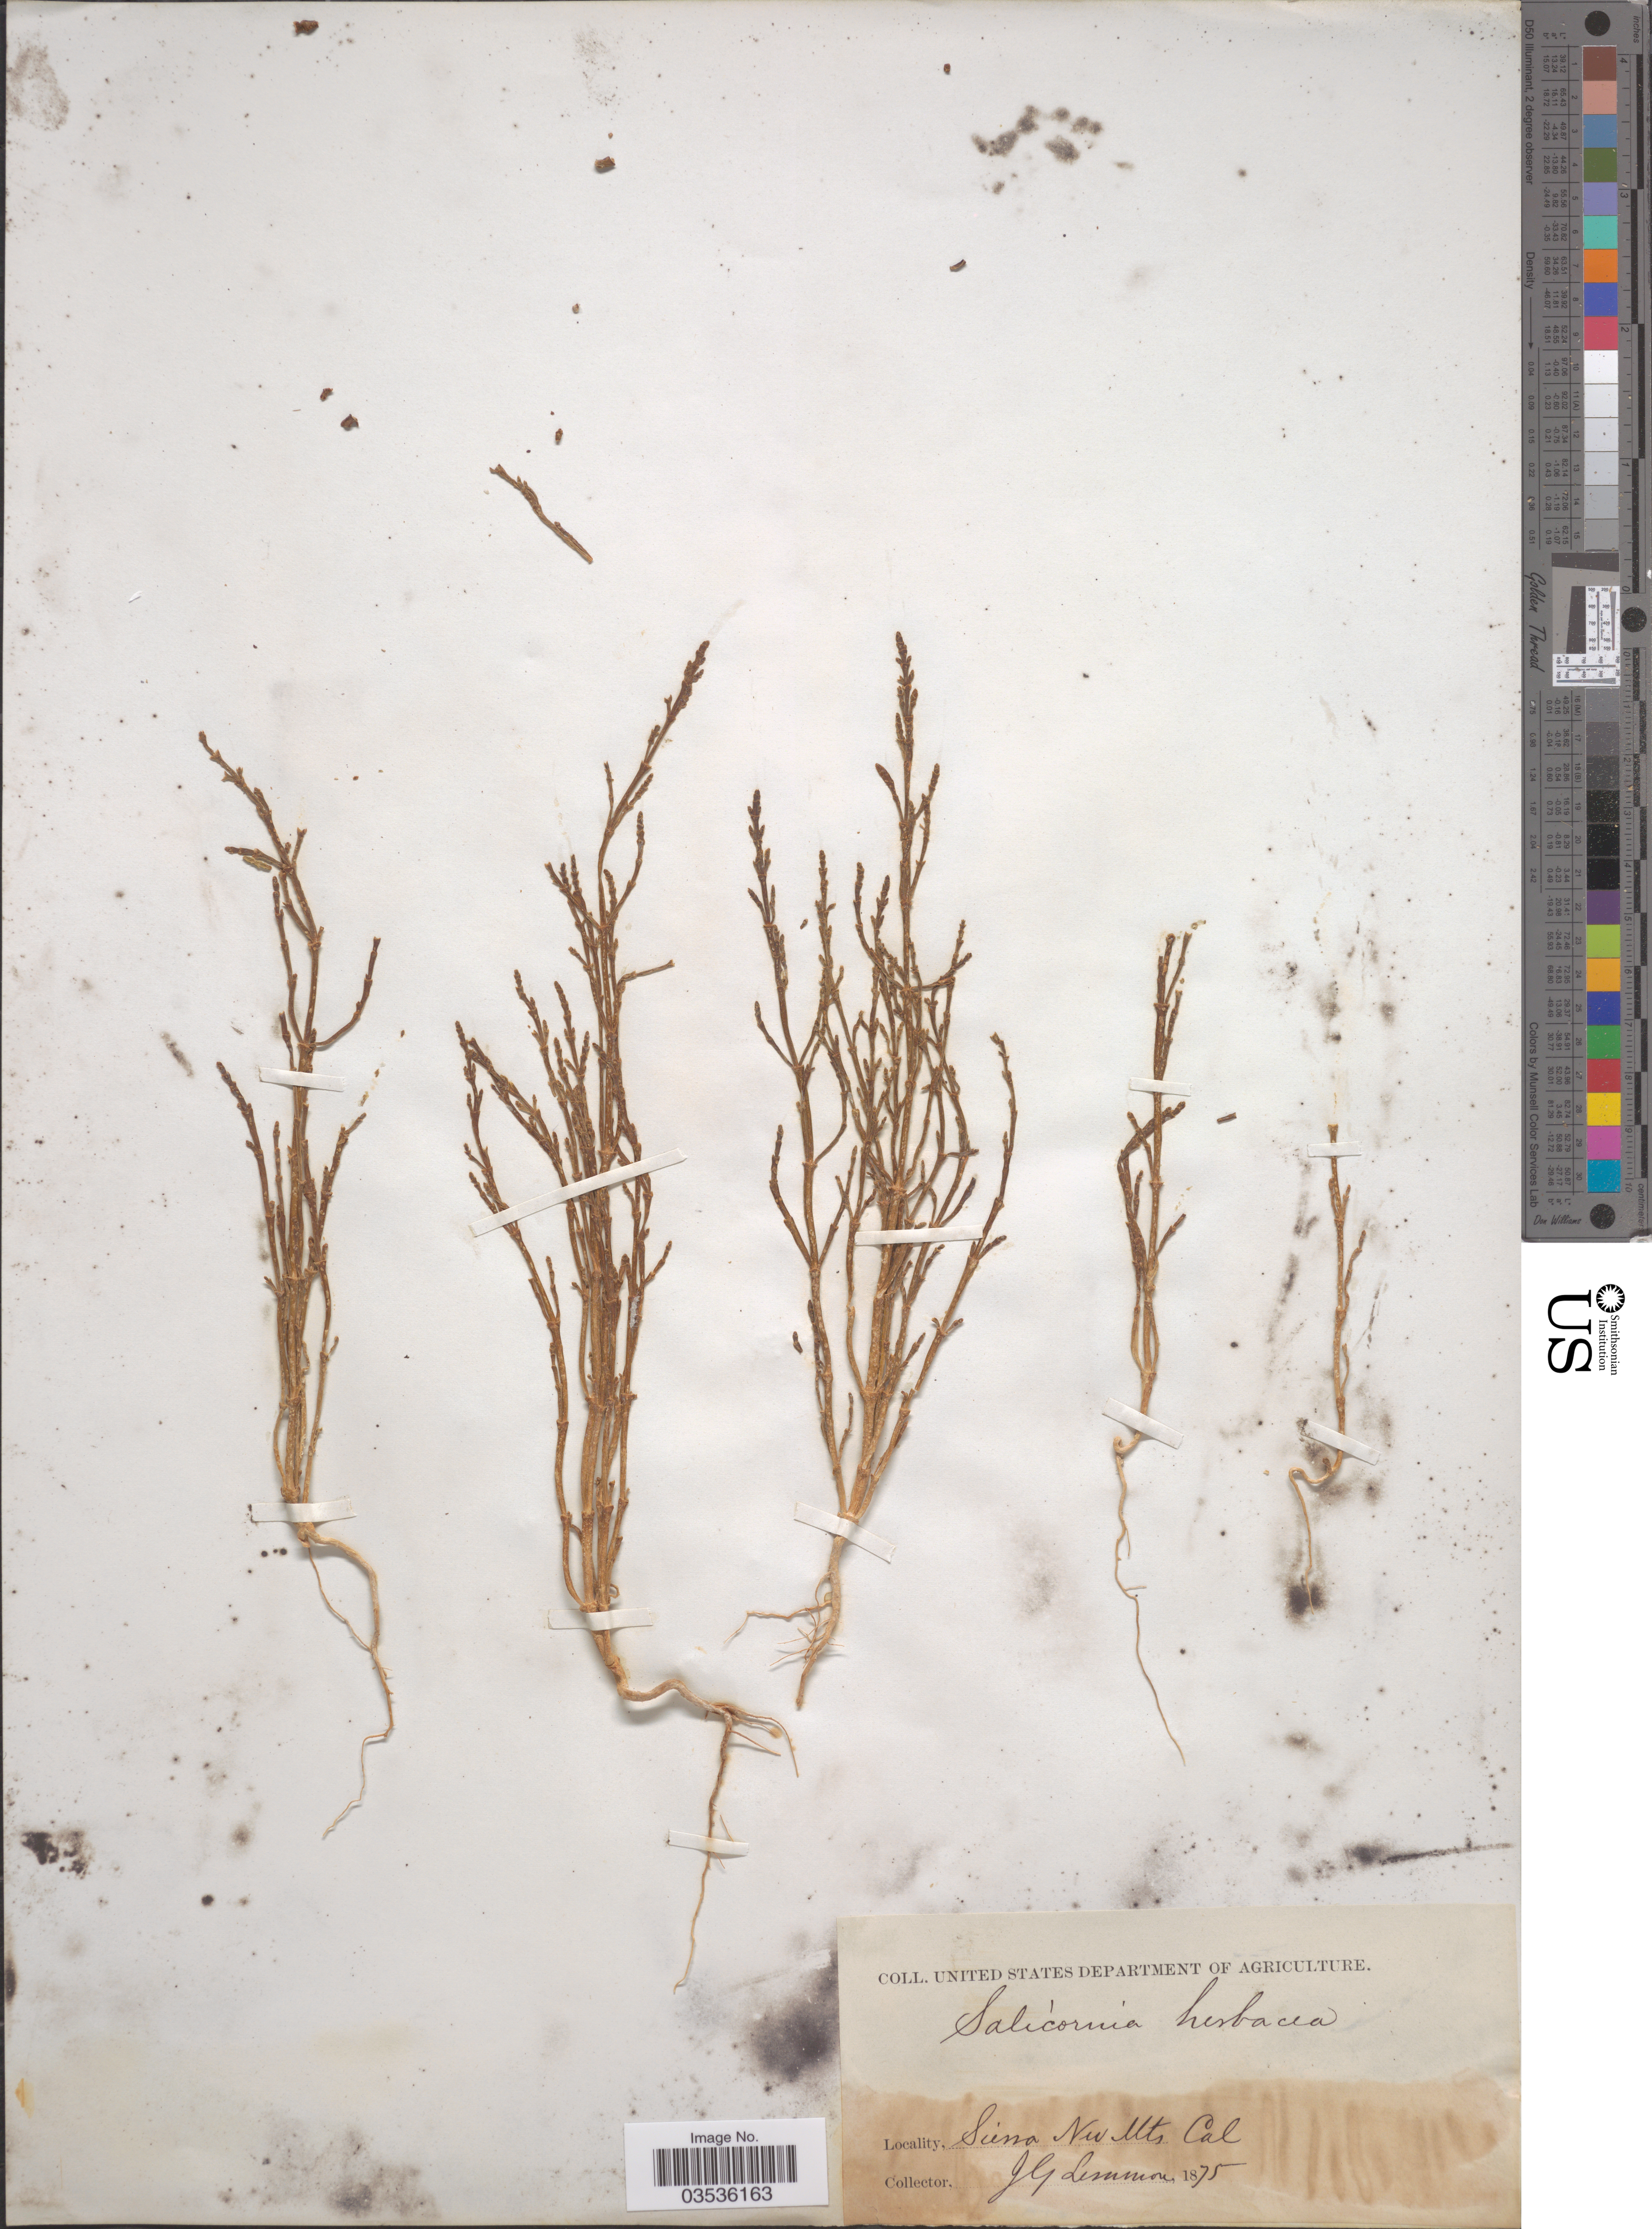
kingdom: Plantae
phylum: Tracheophyta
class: Magnoliopsida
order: Caryophyllales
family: Amaranthaceae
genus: Salicornia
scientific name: Salicornia europaea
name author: L.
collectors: J. Lemmon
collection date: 1875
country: United States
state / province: California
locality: Sierra Nev Mts.